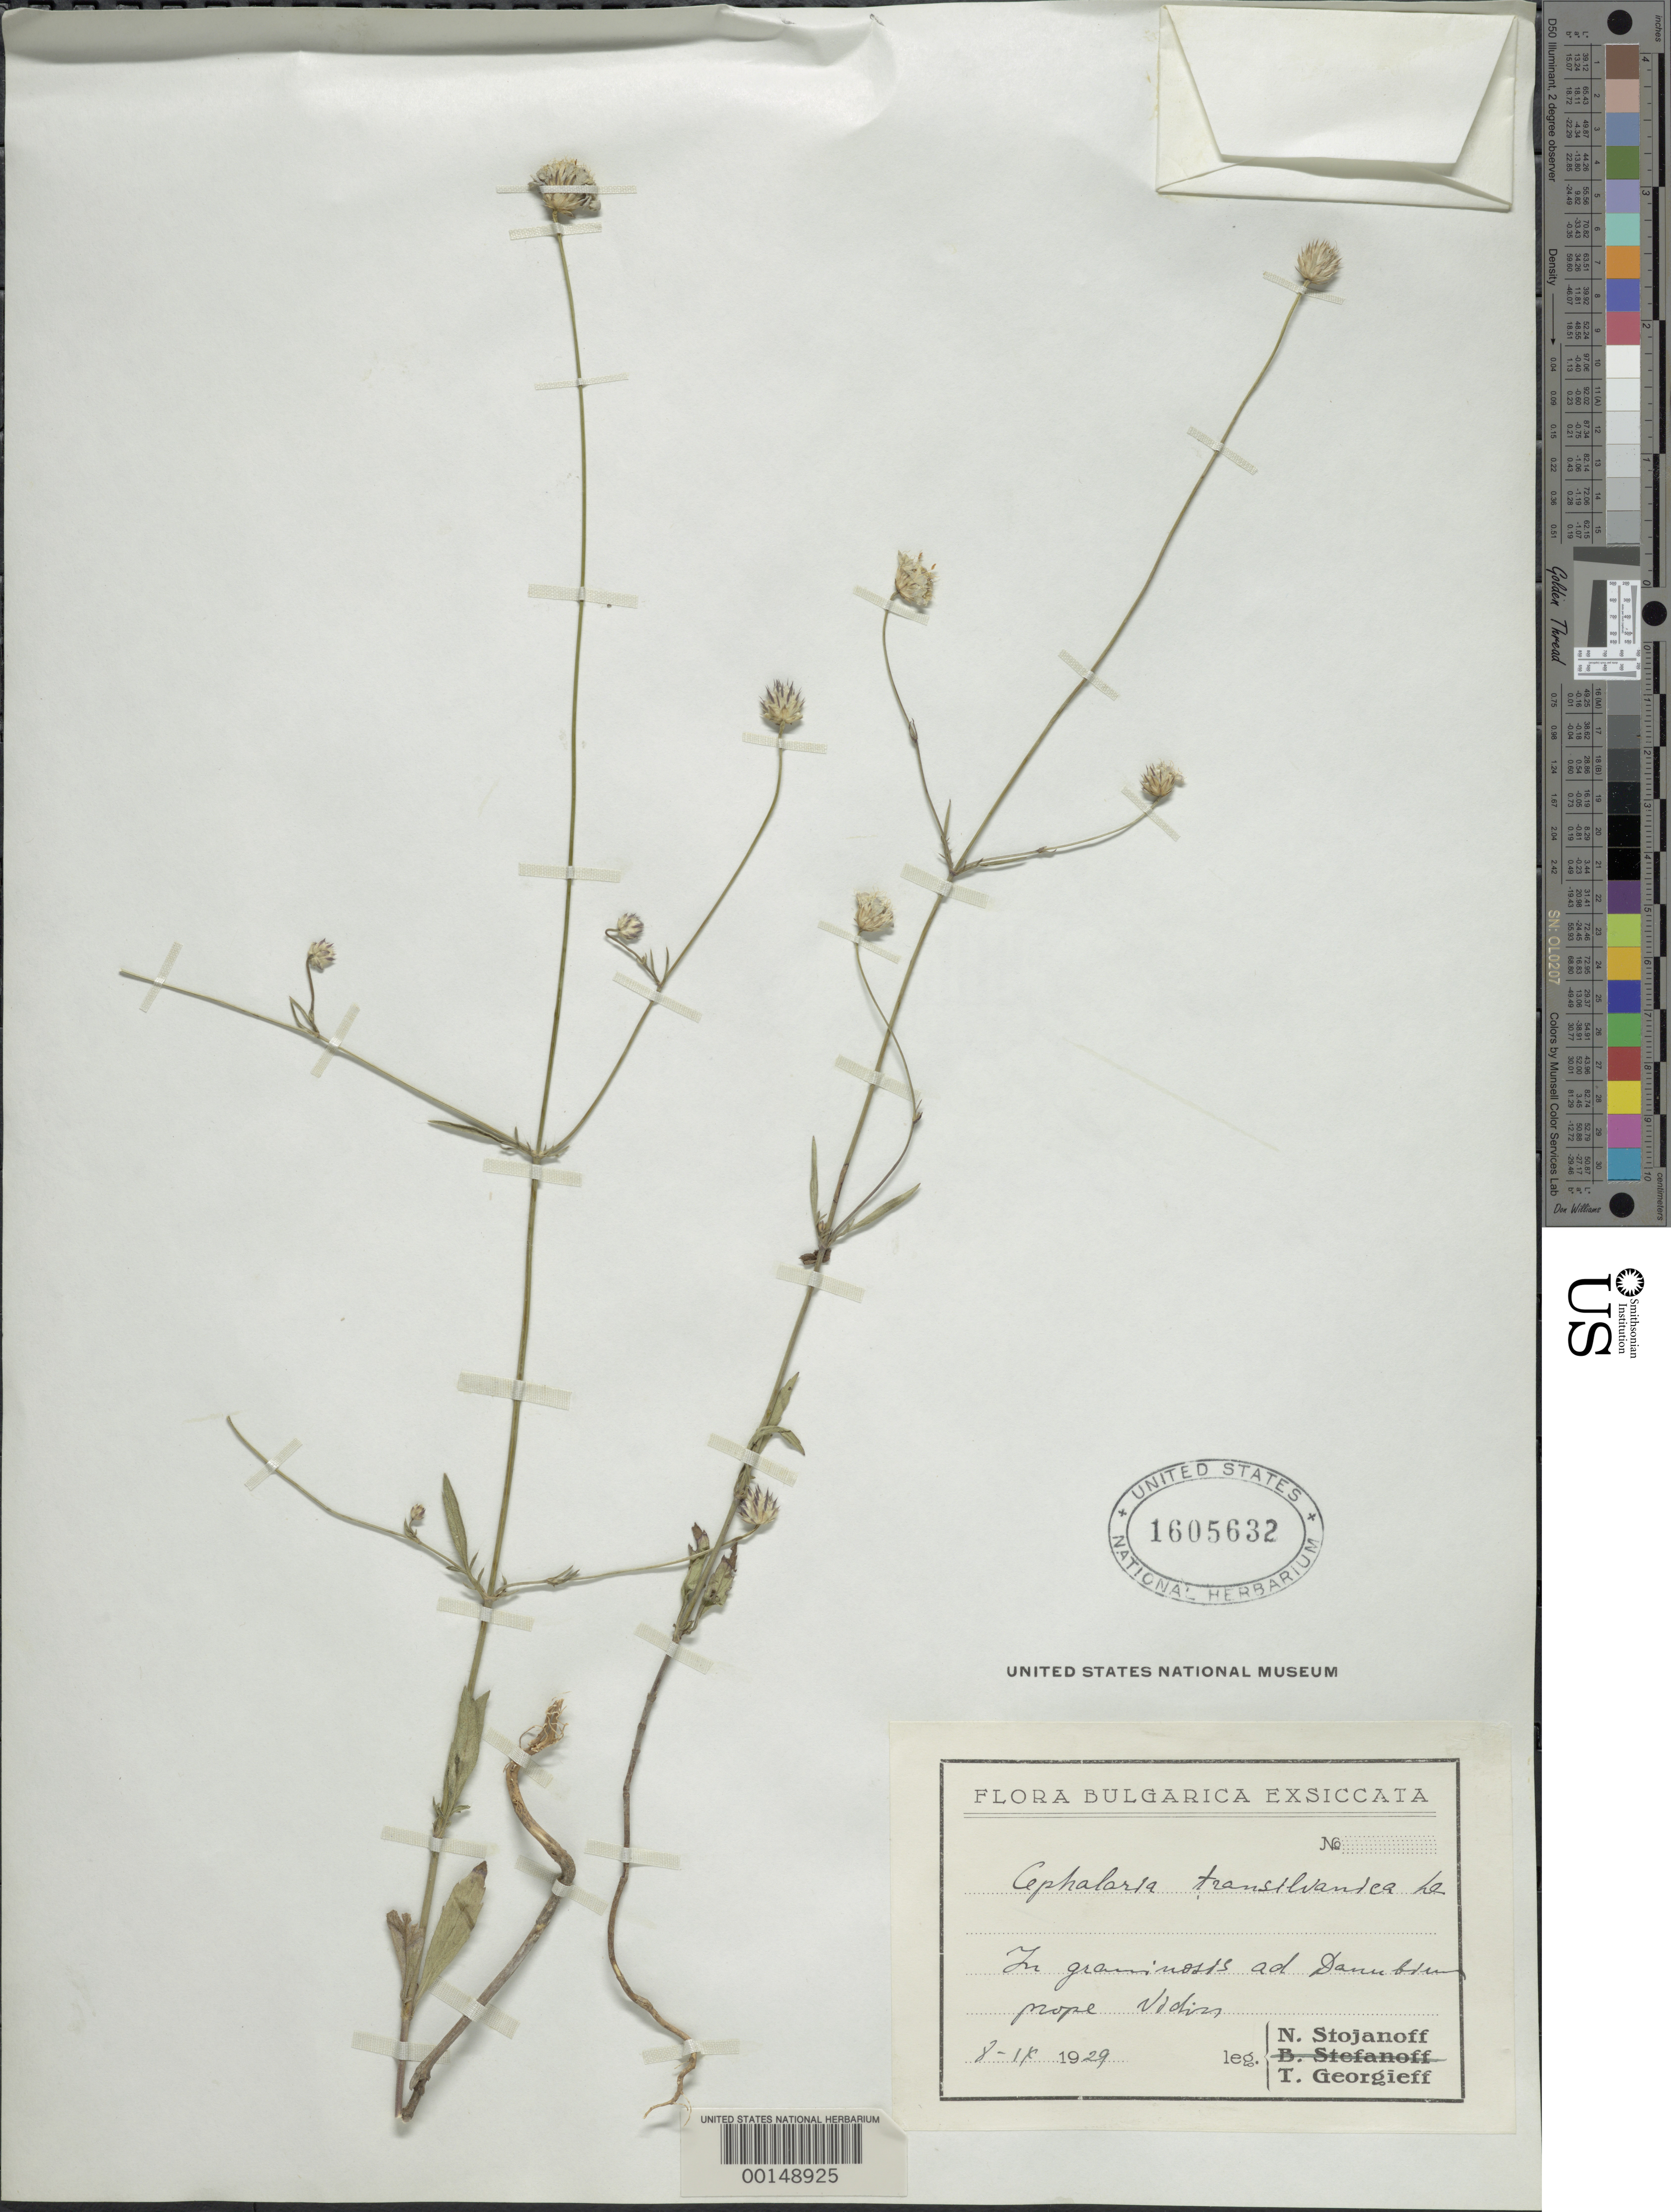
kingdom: Plantae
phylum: Tracheophyta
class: Magnoliopsida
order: Dipsacales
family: Caprifoliaceae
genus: Cephalaria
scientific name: Cephalaria transylvanica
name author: (L.) Roem. & Schult.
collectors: N. Stojanoff & T. Georgieff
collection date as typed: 14 Aug 1929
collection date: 1929-08-14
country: Bulgaria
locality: Near Nodin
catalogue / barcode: US 1605632